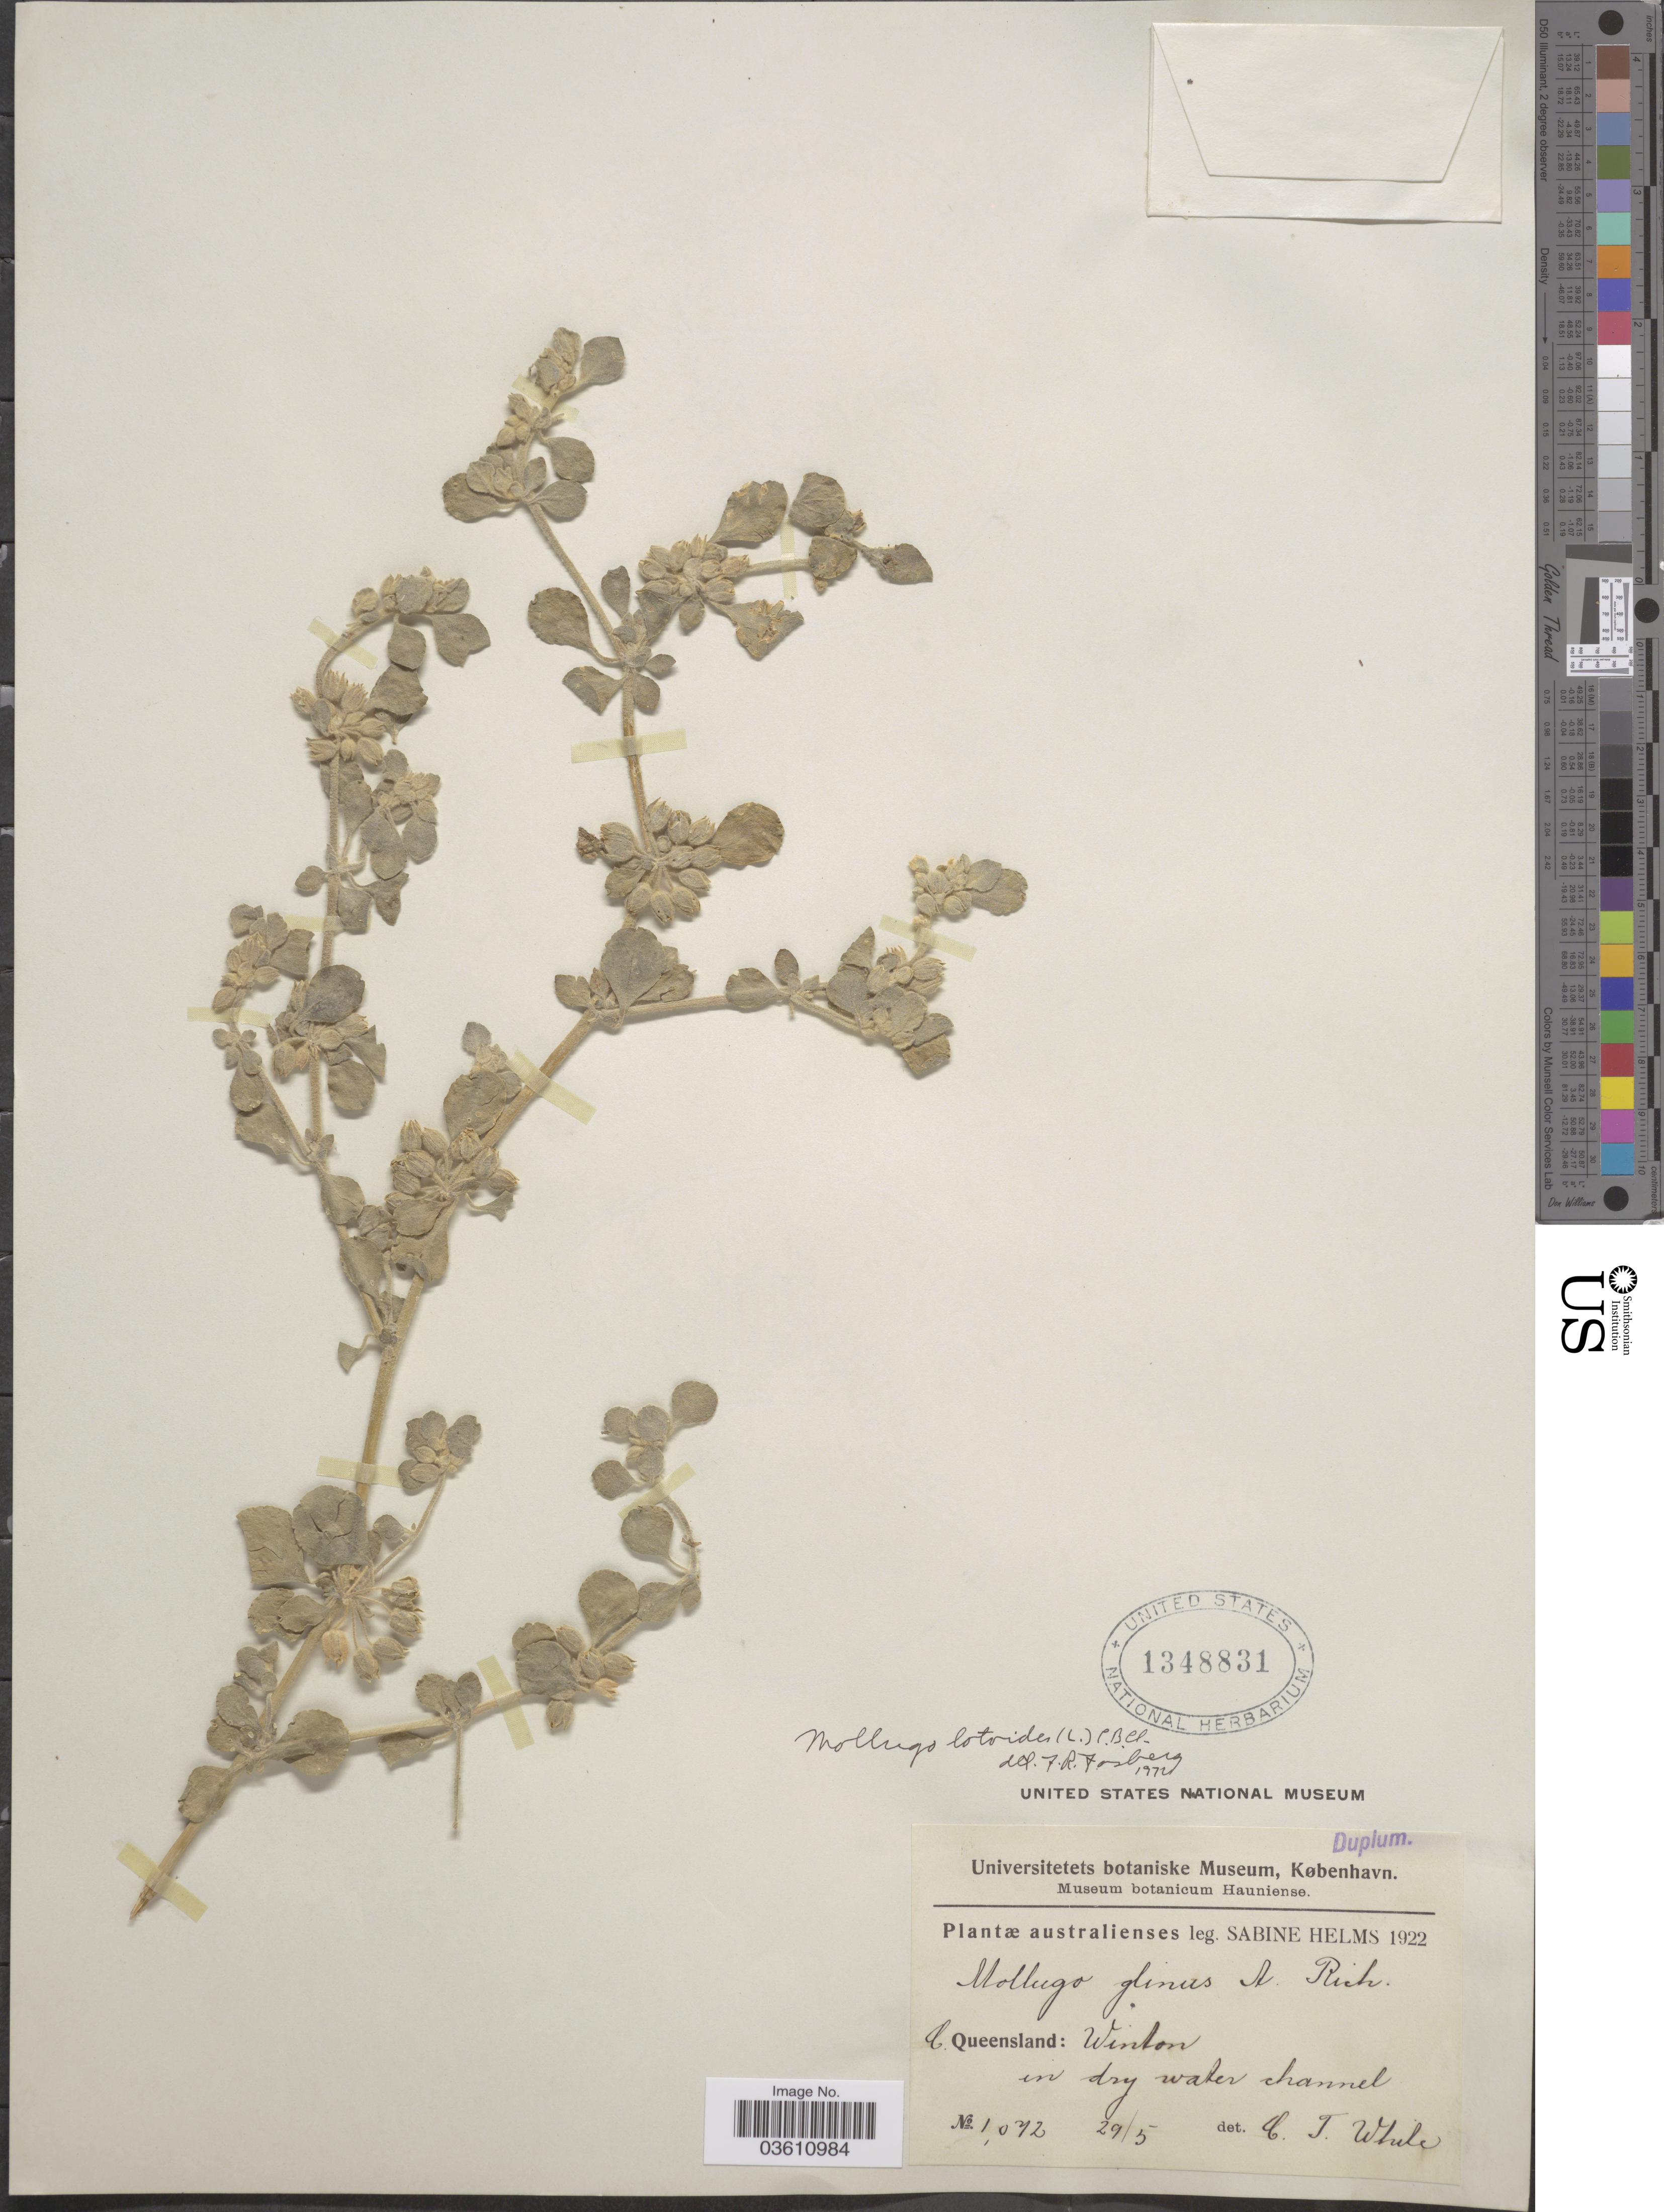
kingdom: Plantae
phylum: Tracheophyta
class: Magnoliopsida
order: Caryophyllales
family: Molluginaceae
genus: Glinus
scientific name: Glinus lotoides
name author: L.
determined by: Strong, Mark T., (BOT), Smithsonian Institution - National Museum of Natural History (UNITED STATES)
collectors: S. Helms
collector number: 1042*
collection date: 1922-05-29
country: Australia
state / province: Queensland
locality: C. Queensland: Winton.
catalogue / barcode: US 1348831